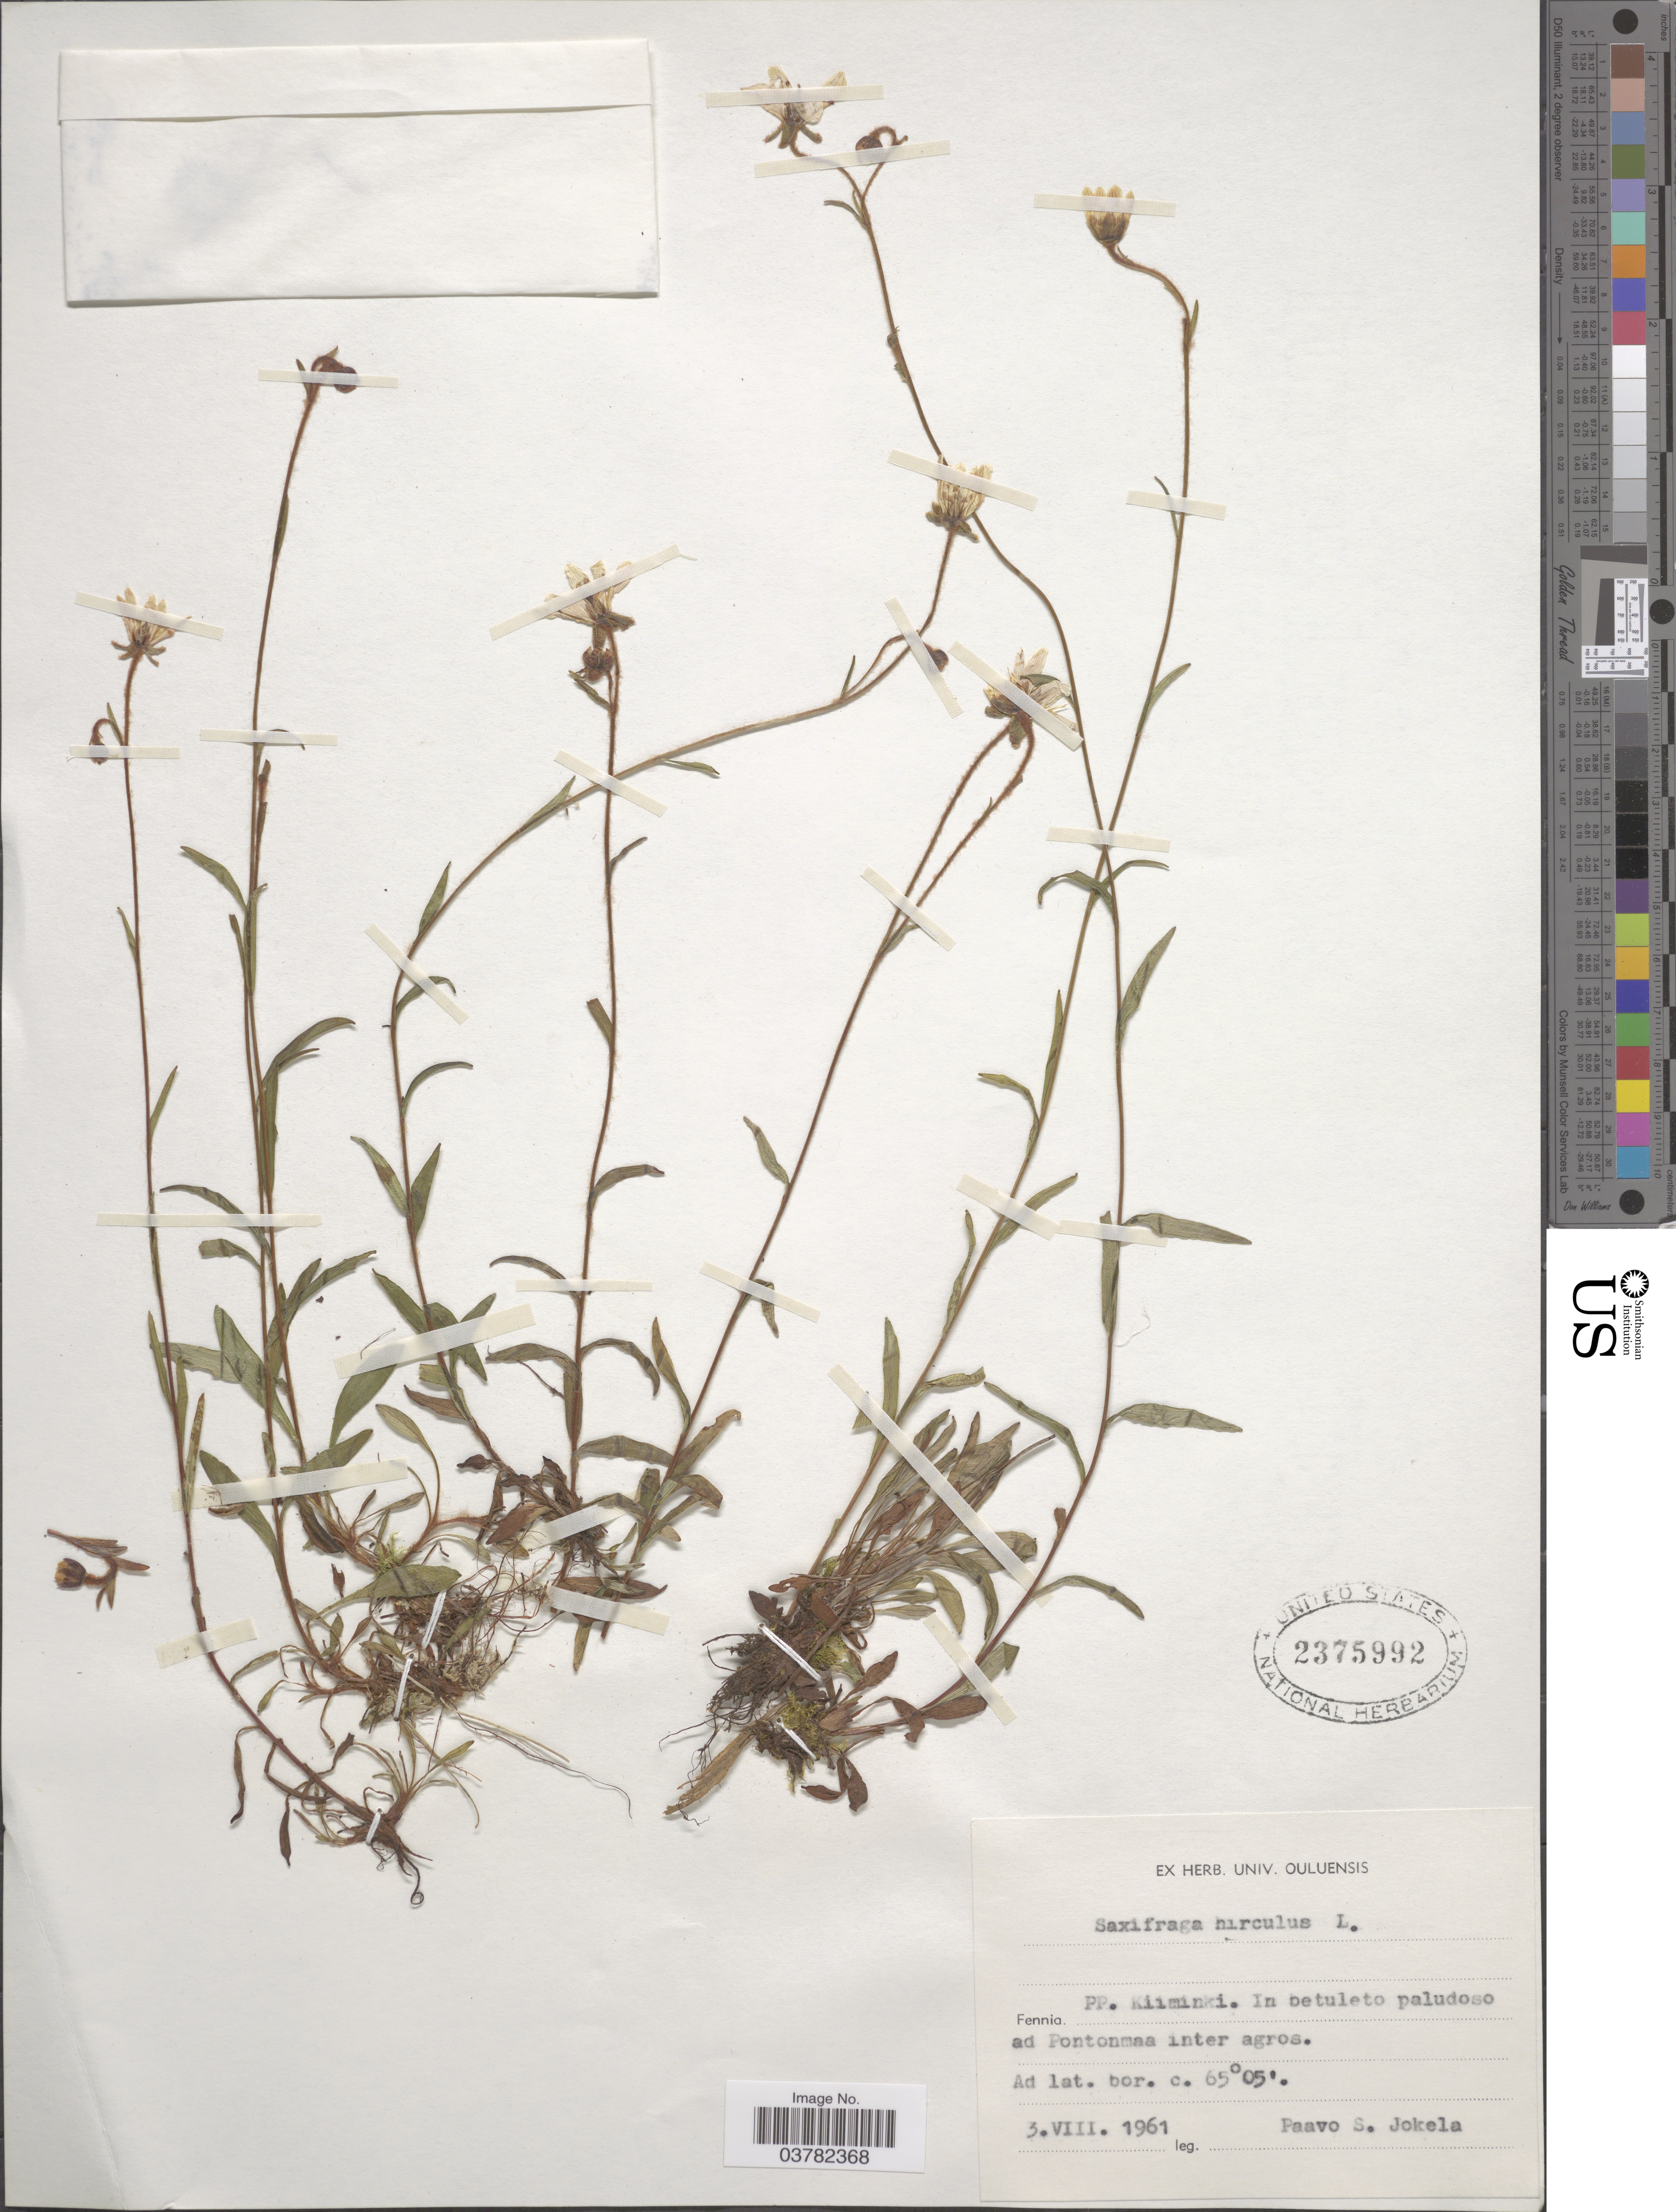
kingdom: Plantae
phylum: Tracheophyta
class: Magnoliopsida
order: Saxifragales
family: Saxifragaceae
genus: Saxifraga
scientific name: Saxifraga hirculus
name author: L.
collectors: P. Jokela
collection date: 1961-08-03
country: Finland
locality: Fennia. PP. Kiiminki. In betuleto paludoso ad Pontonmaa inter agros.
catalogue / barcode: US 2375992